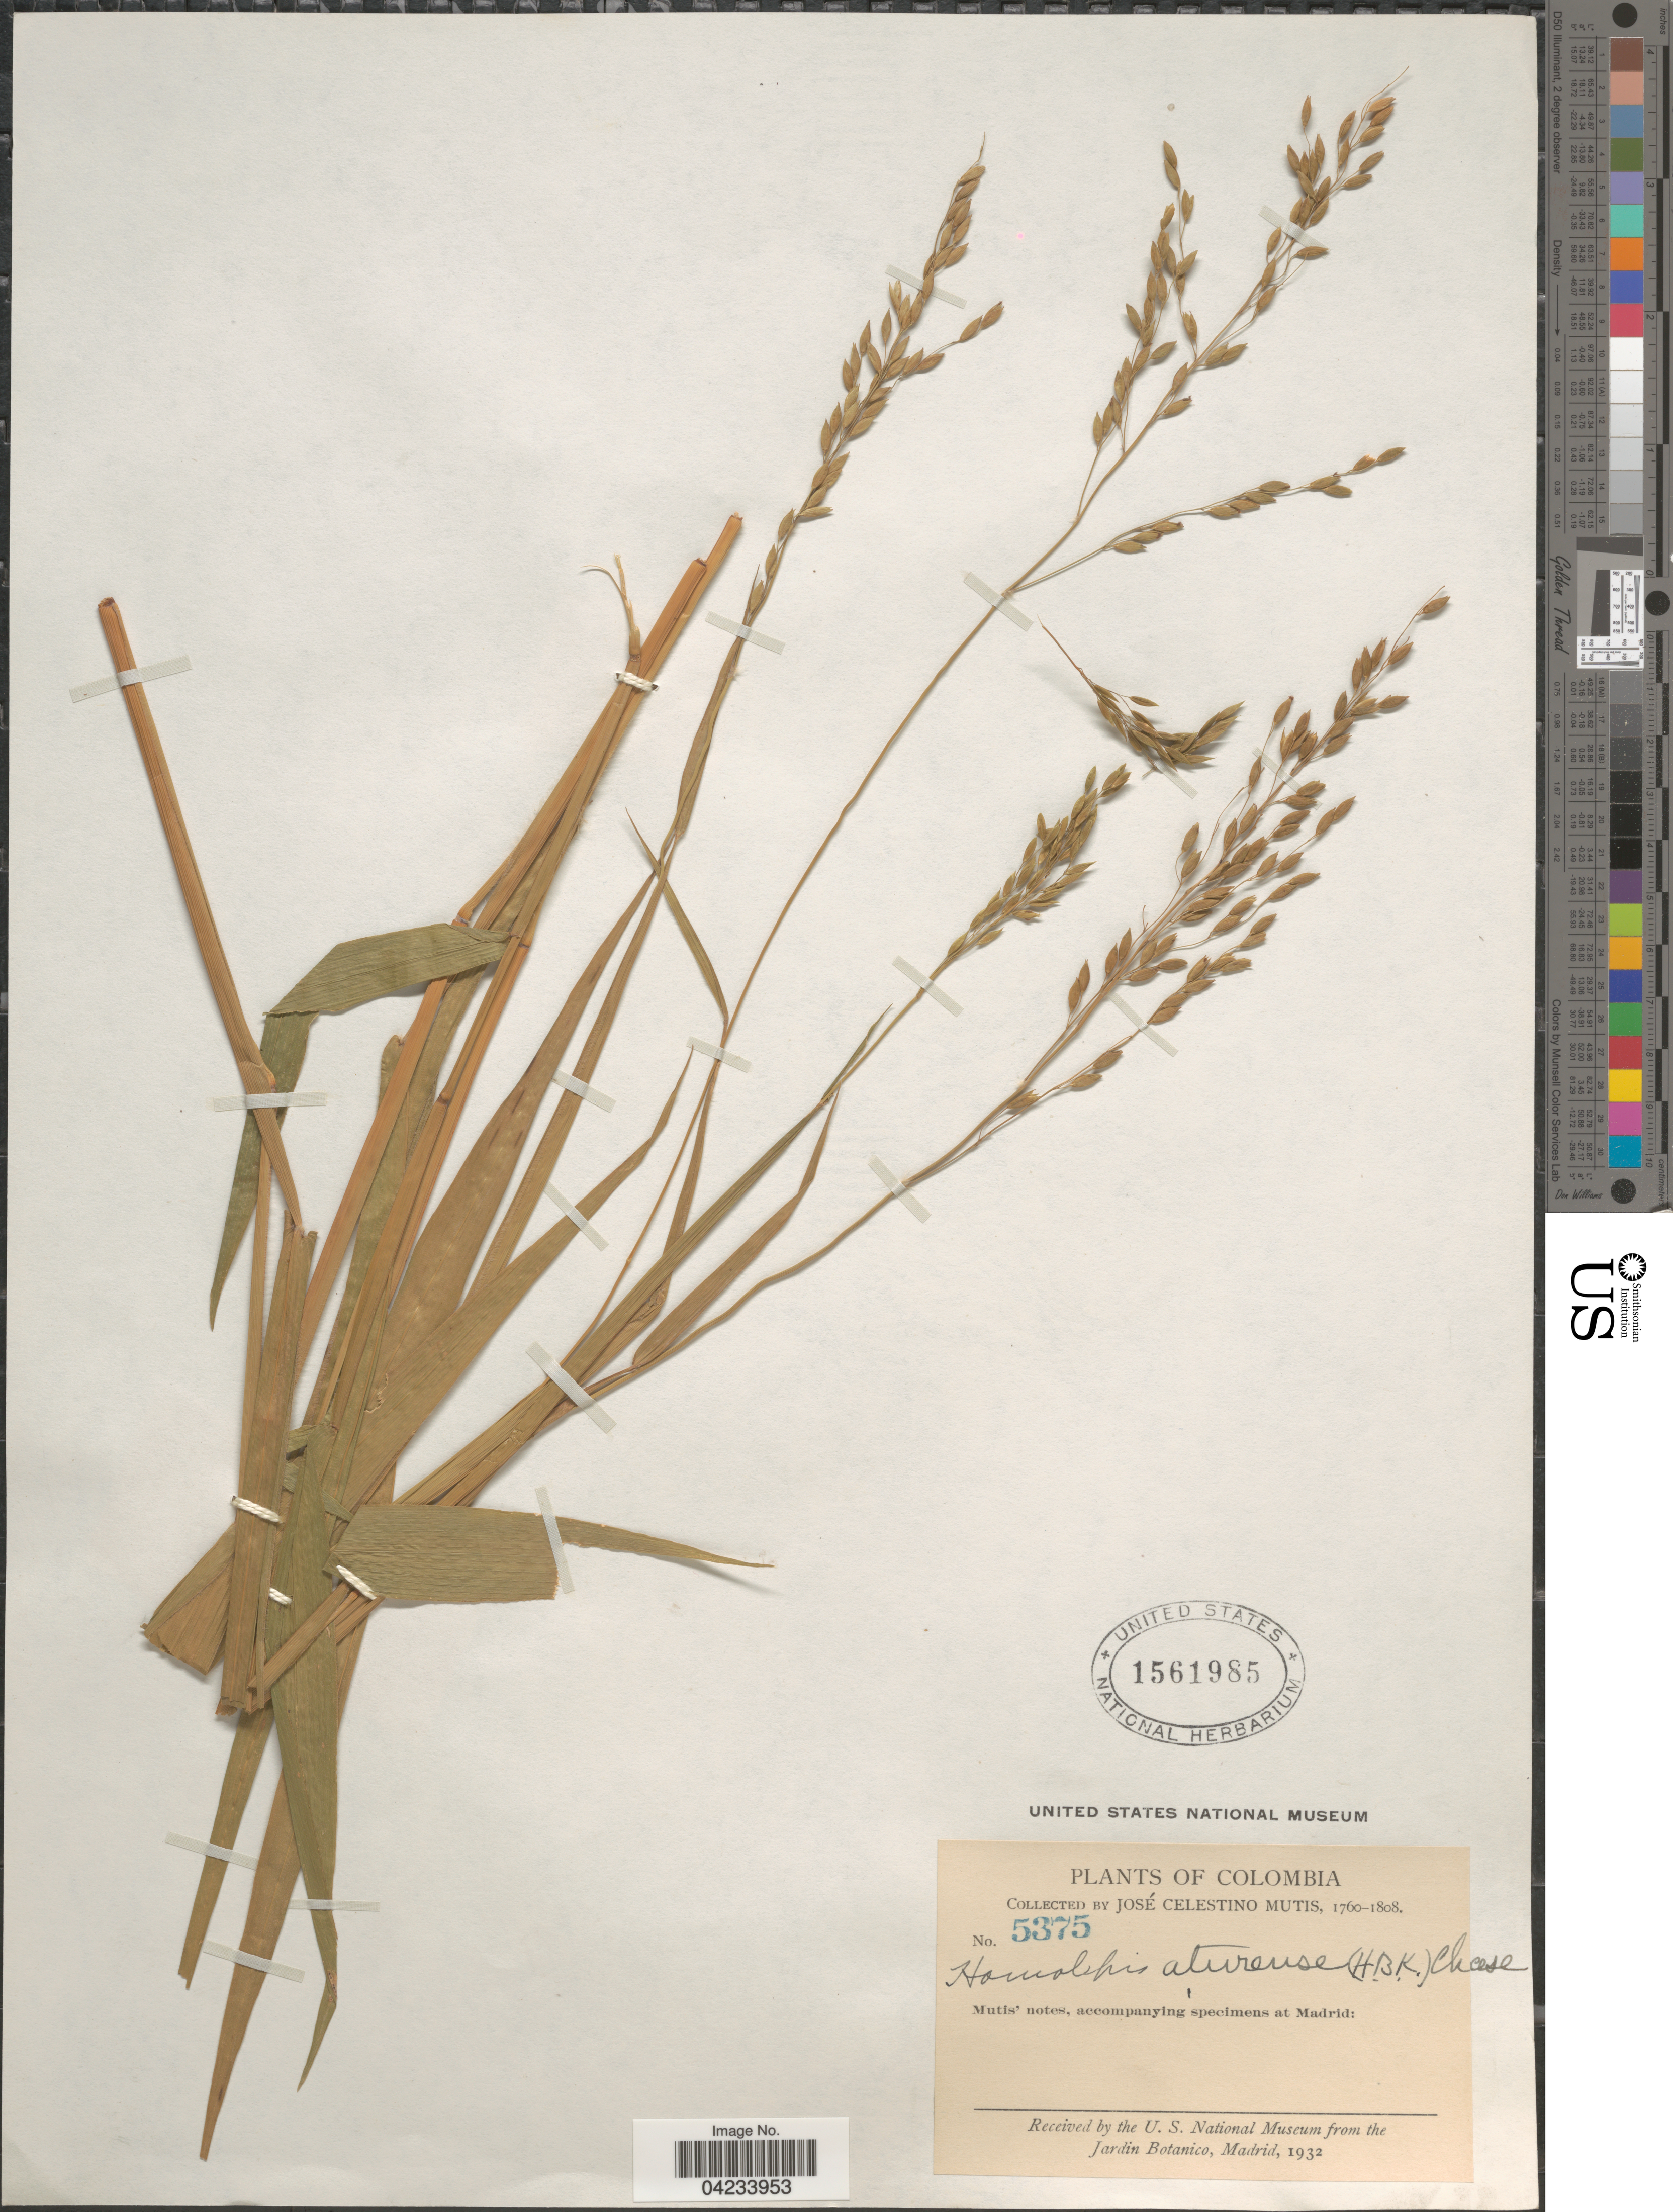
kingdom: Plantae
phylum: Tracheophyta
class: Liliopsida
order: Poales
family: Poaceae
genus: Homolepis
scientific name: Homolepis aturensis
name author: (Kunth) Chase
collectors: J. C. B. Mutis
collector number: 5375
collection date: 1760/1808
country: Colombia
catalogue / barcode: US 1561985